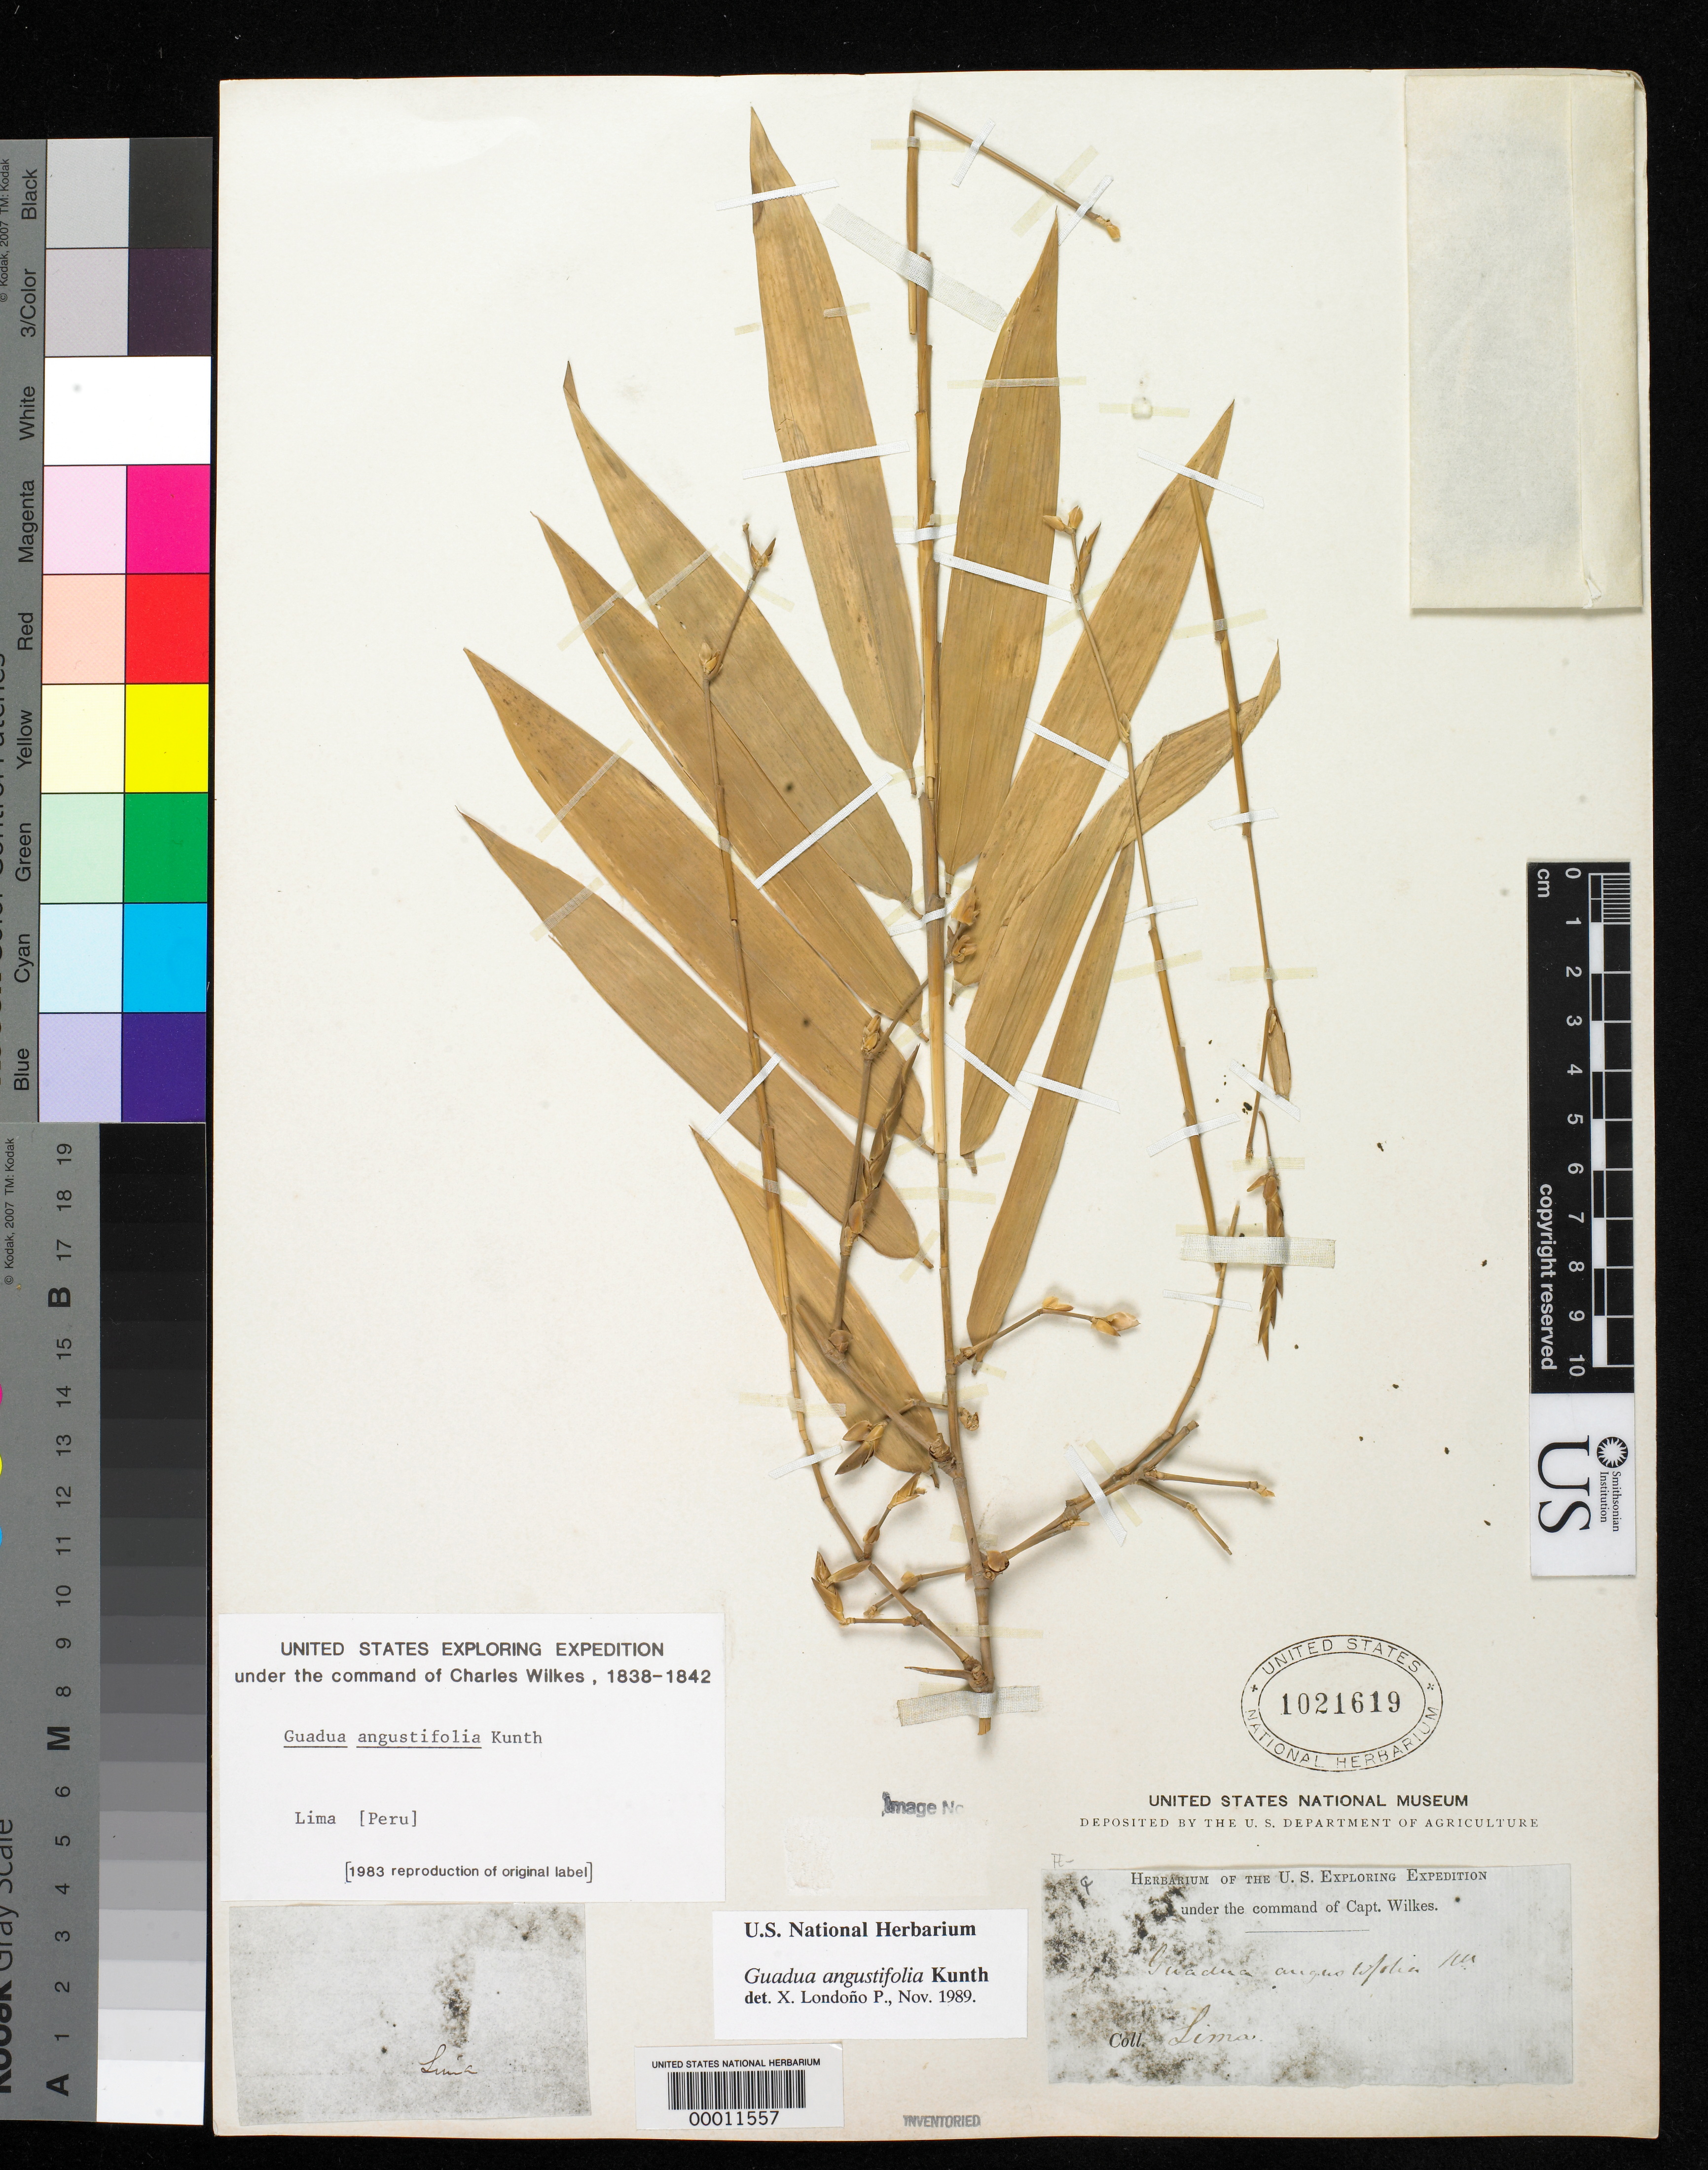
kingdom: Plantae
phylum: Tracheophyta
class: Liliopsida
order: Poales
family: Poaceae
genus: Guadua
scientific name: Guadua angustifolia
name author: Kunth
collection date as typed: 1838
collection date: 1838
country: Peru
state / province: Lima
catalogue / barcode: US 1021619